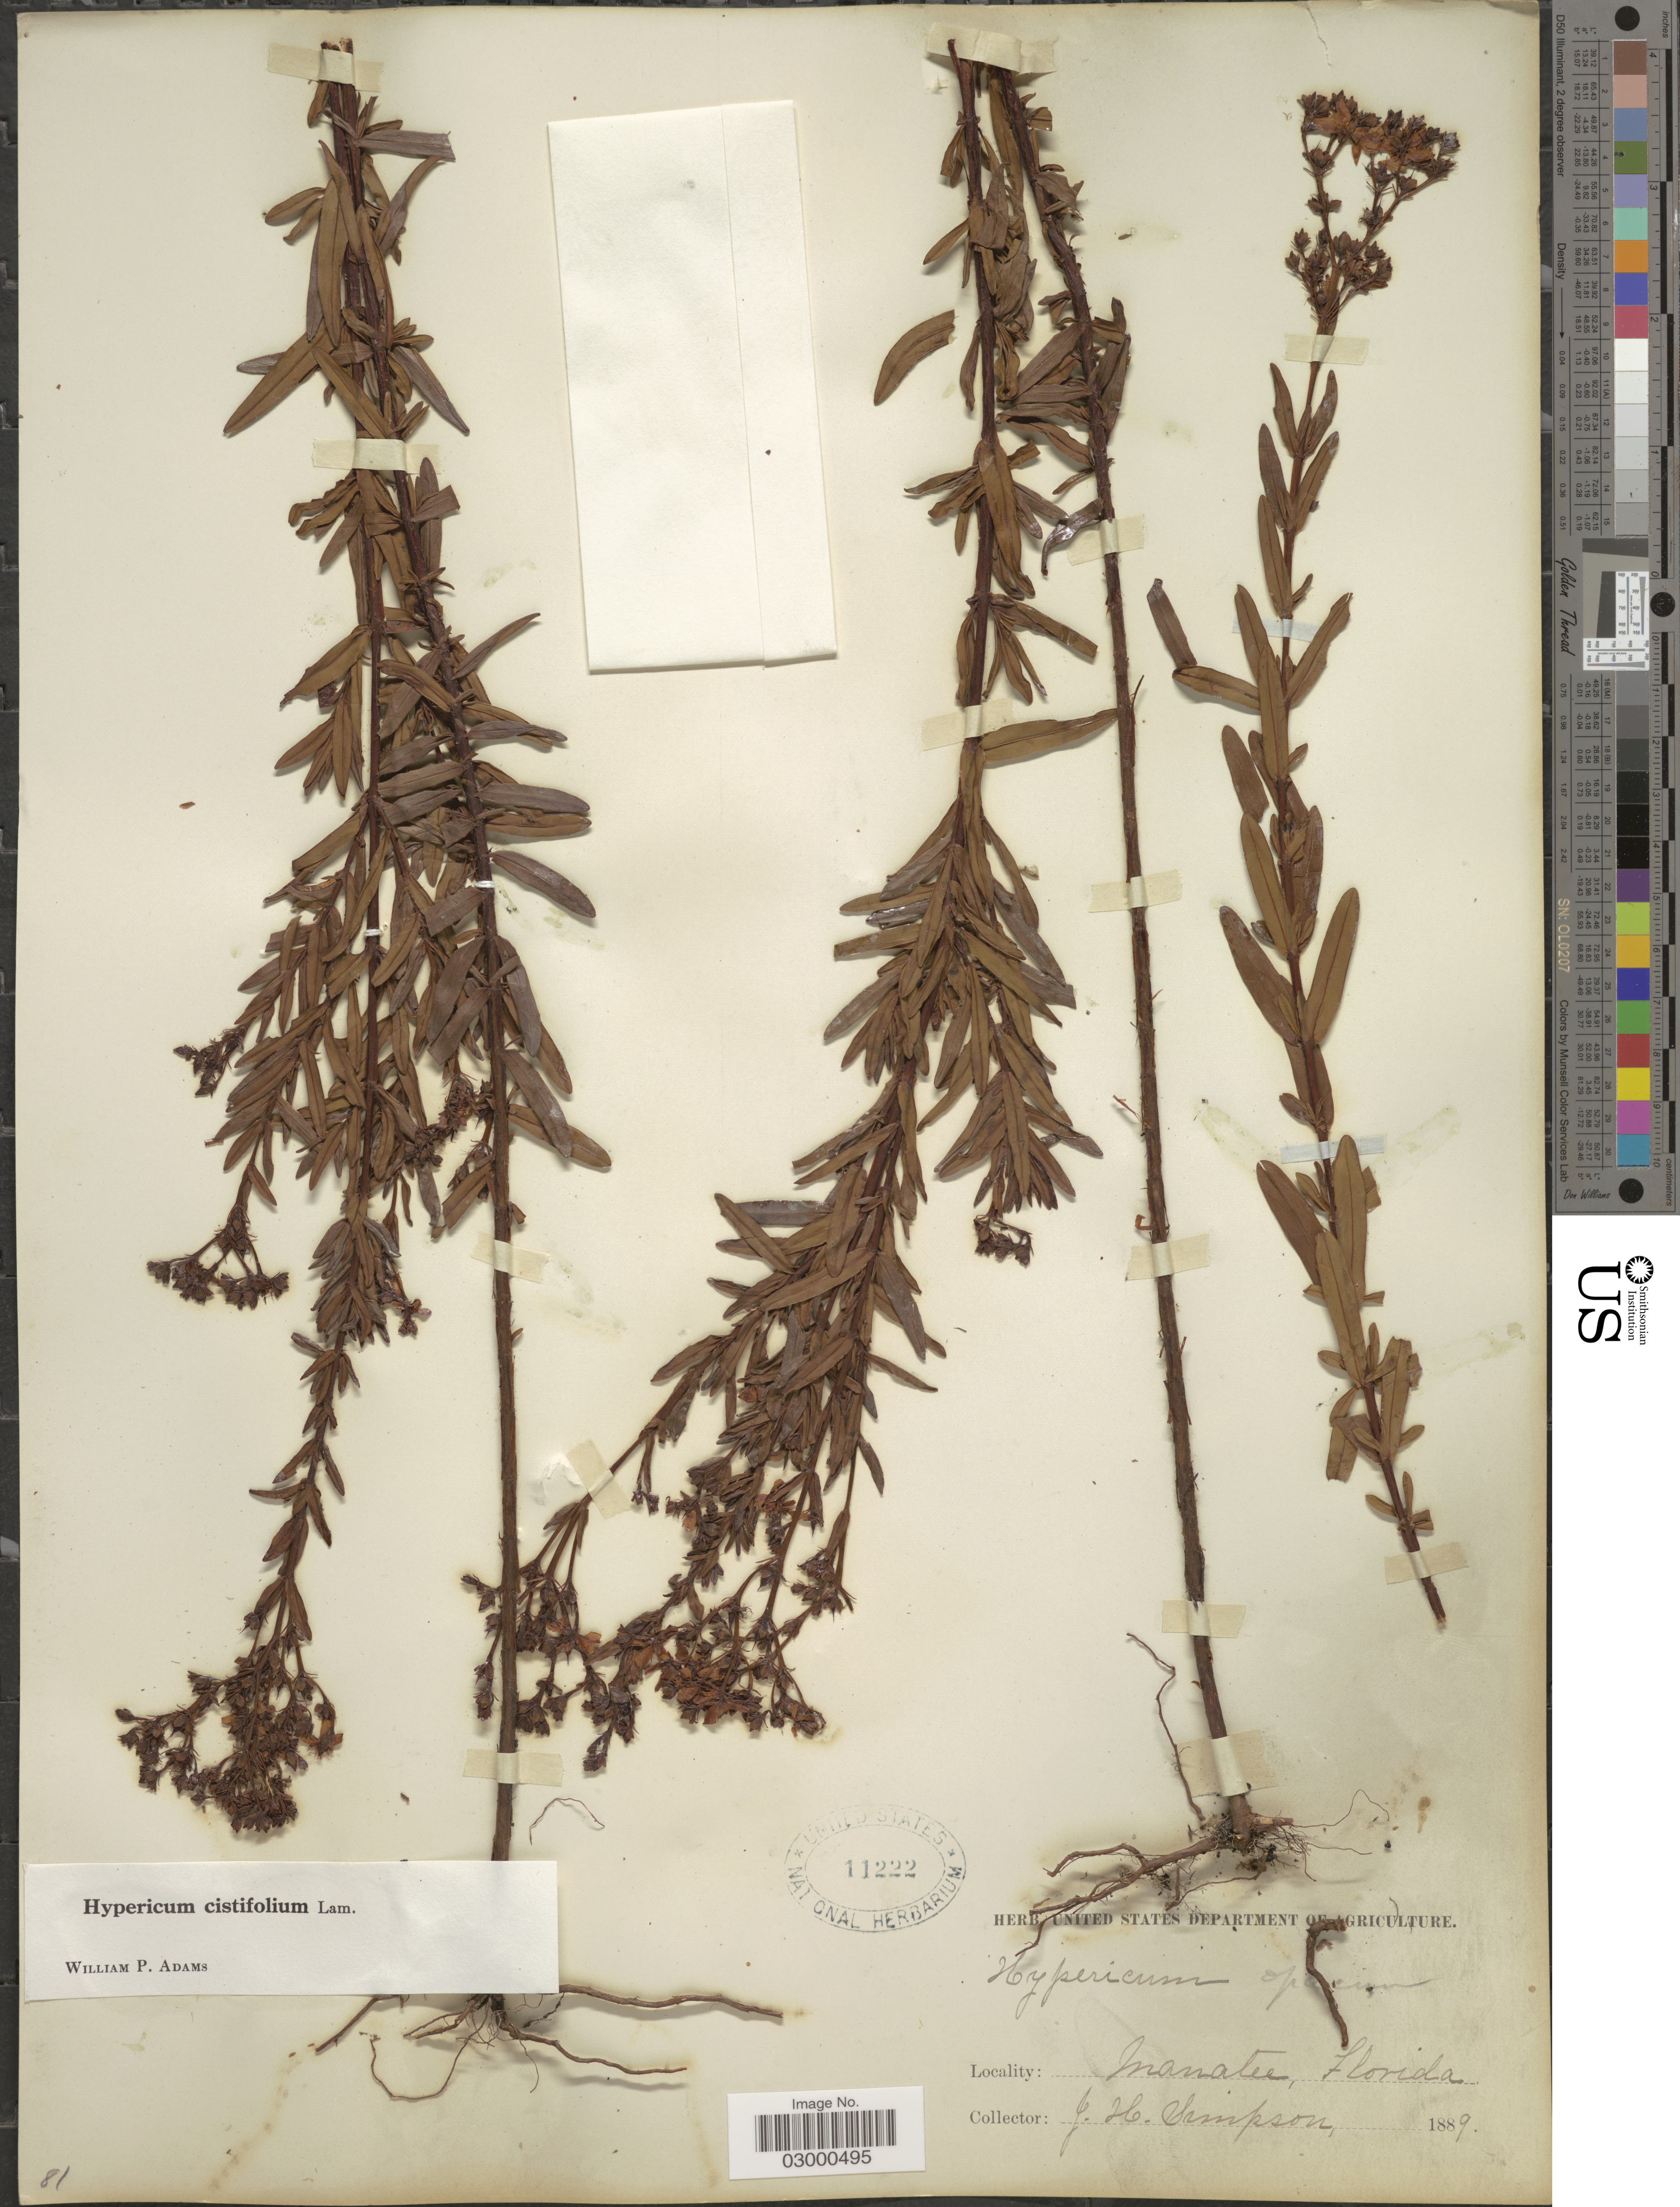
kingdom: Plantae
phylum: Tracheophyta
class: Magnoliopsida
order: Malpighiales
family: Hypericaceae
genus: Hypericum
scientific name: Hypericum cistifolium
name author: Lam.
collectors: J. H. Simpson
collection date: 1889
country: United States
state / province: Florida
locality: Manatee.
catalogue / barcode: US 11222